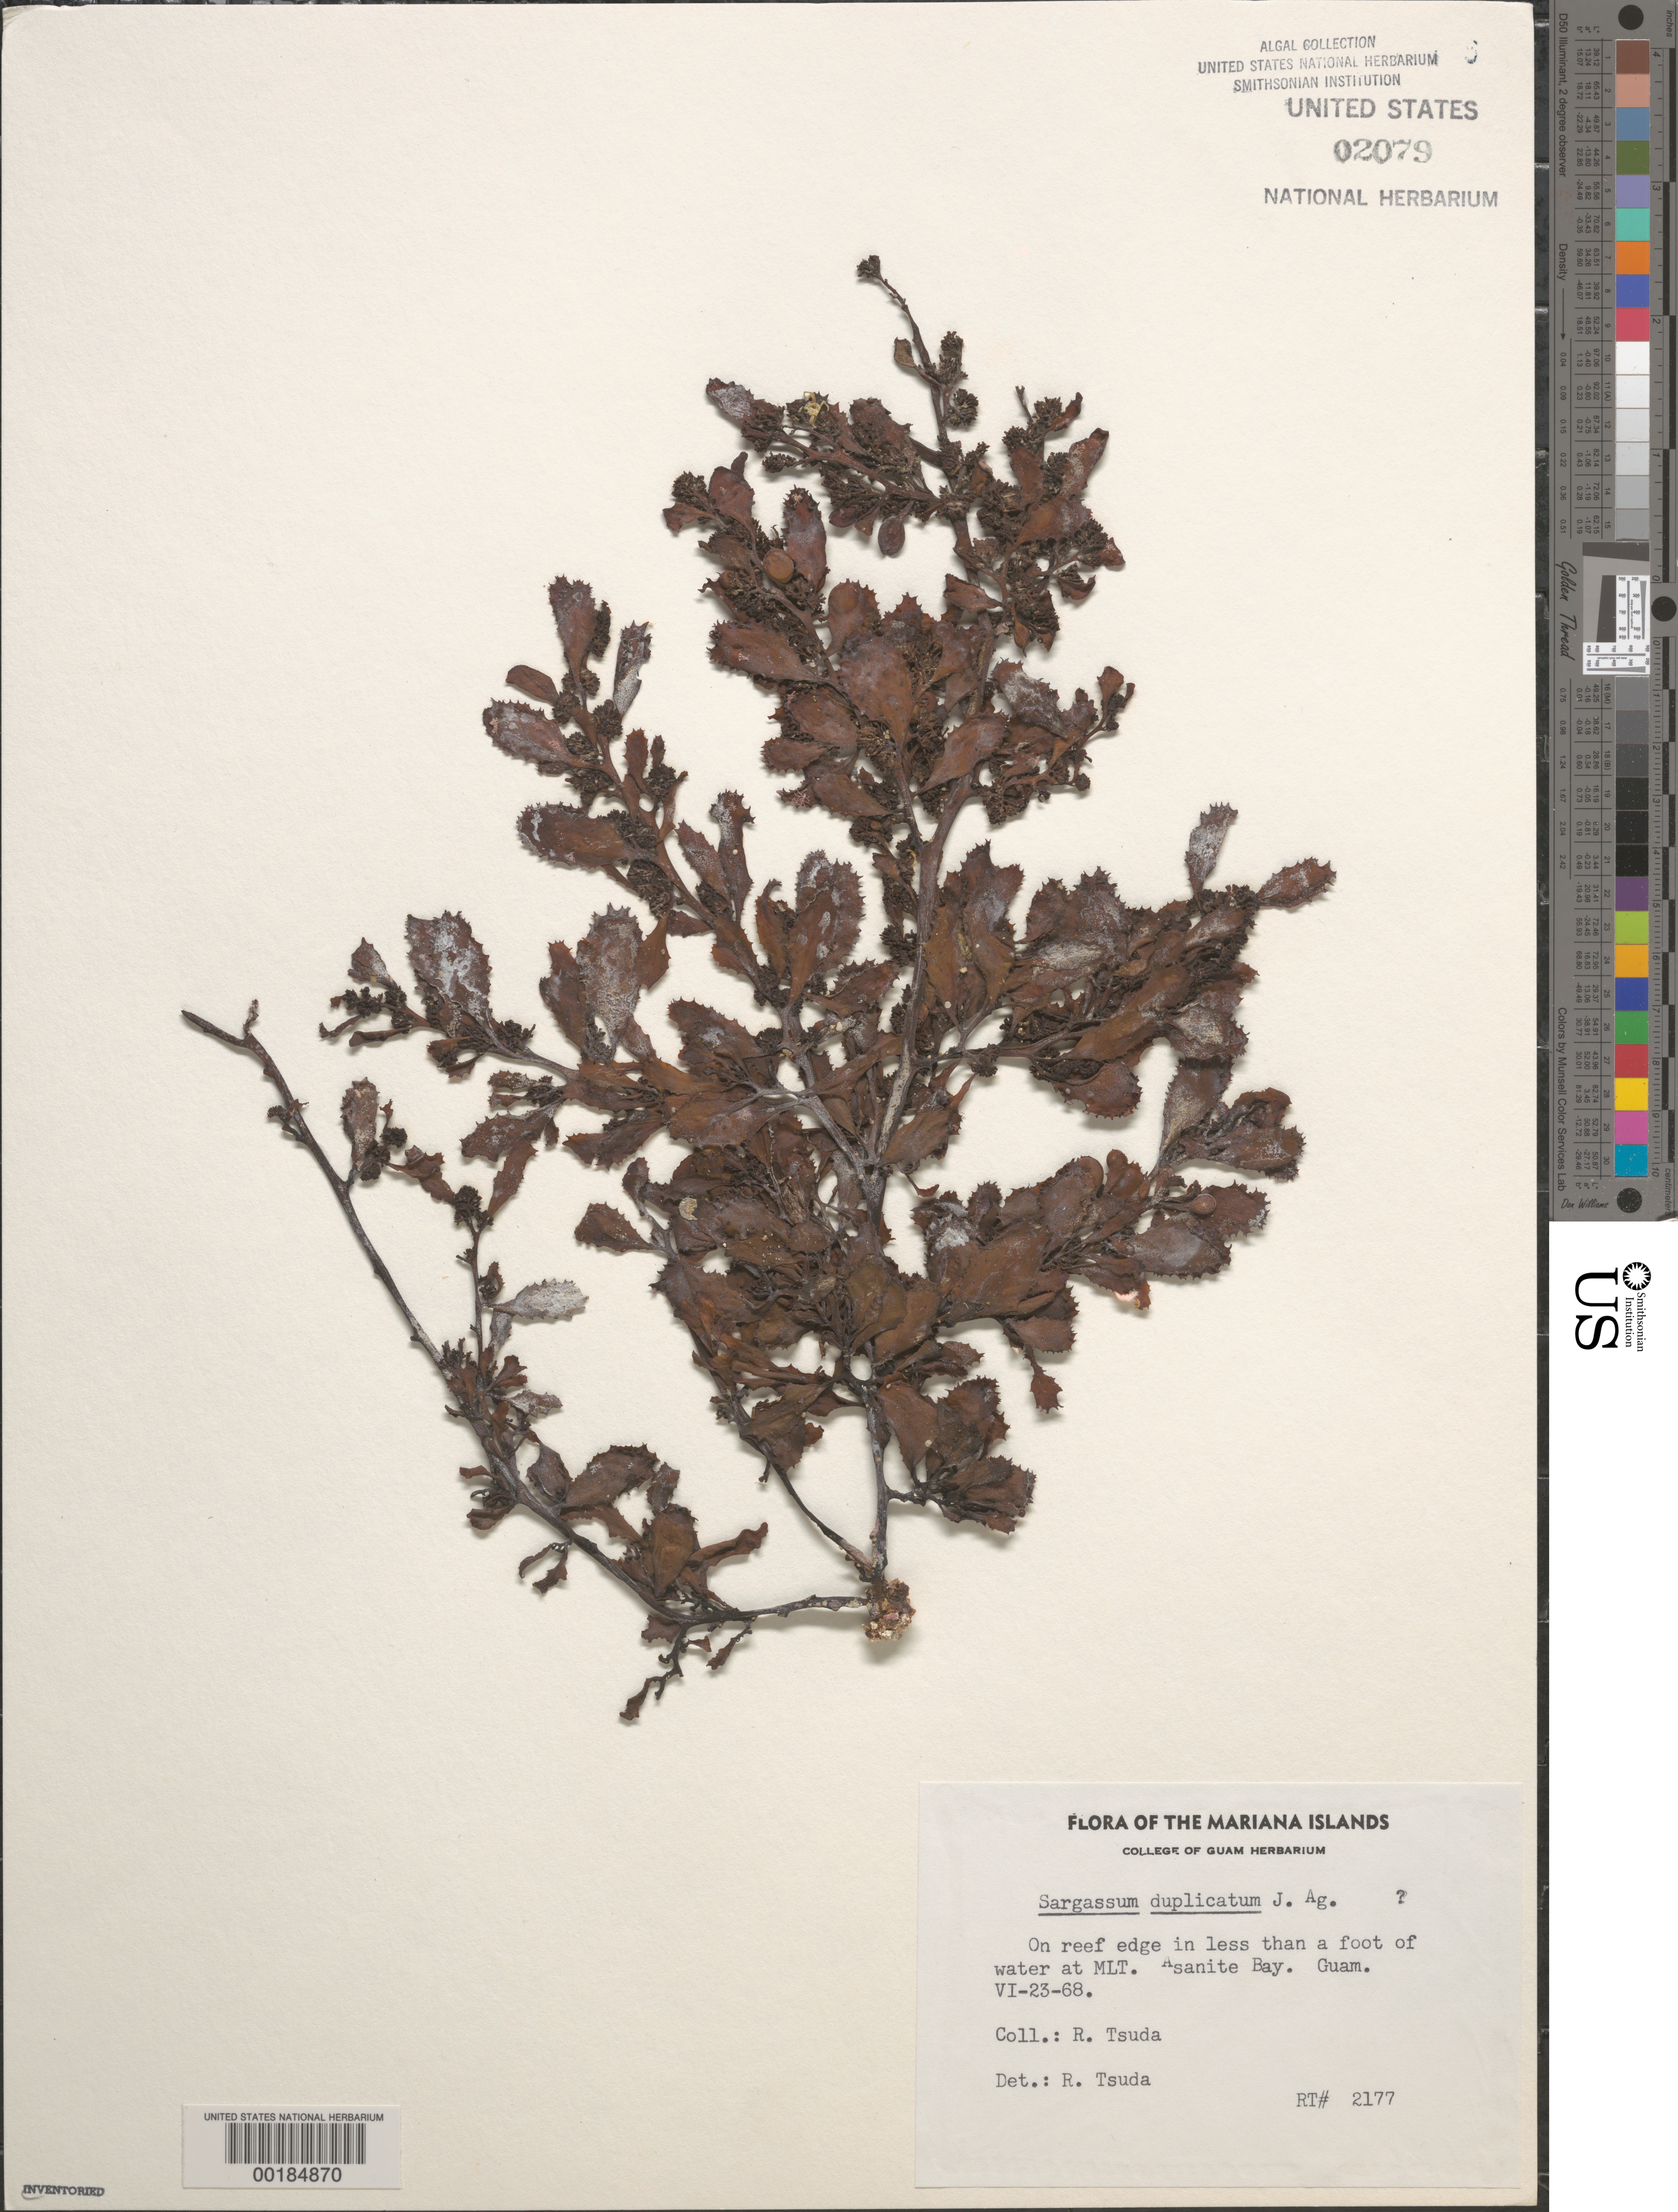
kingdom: Chromista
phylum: Ochrophyta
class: Phaeophyceae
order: Fucales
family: Sargassaceae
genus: Sargassum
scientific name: Sargassum duplicatum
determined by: Tsuda, R. T.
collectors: R. Tsuda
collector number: Rt 2177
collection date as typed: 23 Jun 1968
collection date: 1968-06-23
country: Guam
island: Guam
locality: Asanite Bay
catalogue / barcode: US 2079